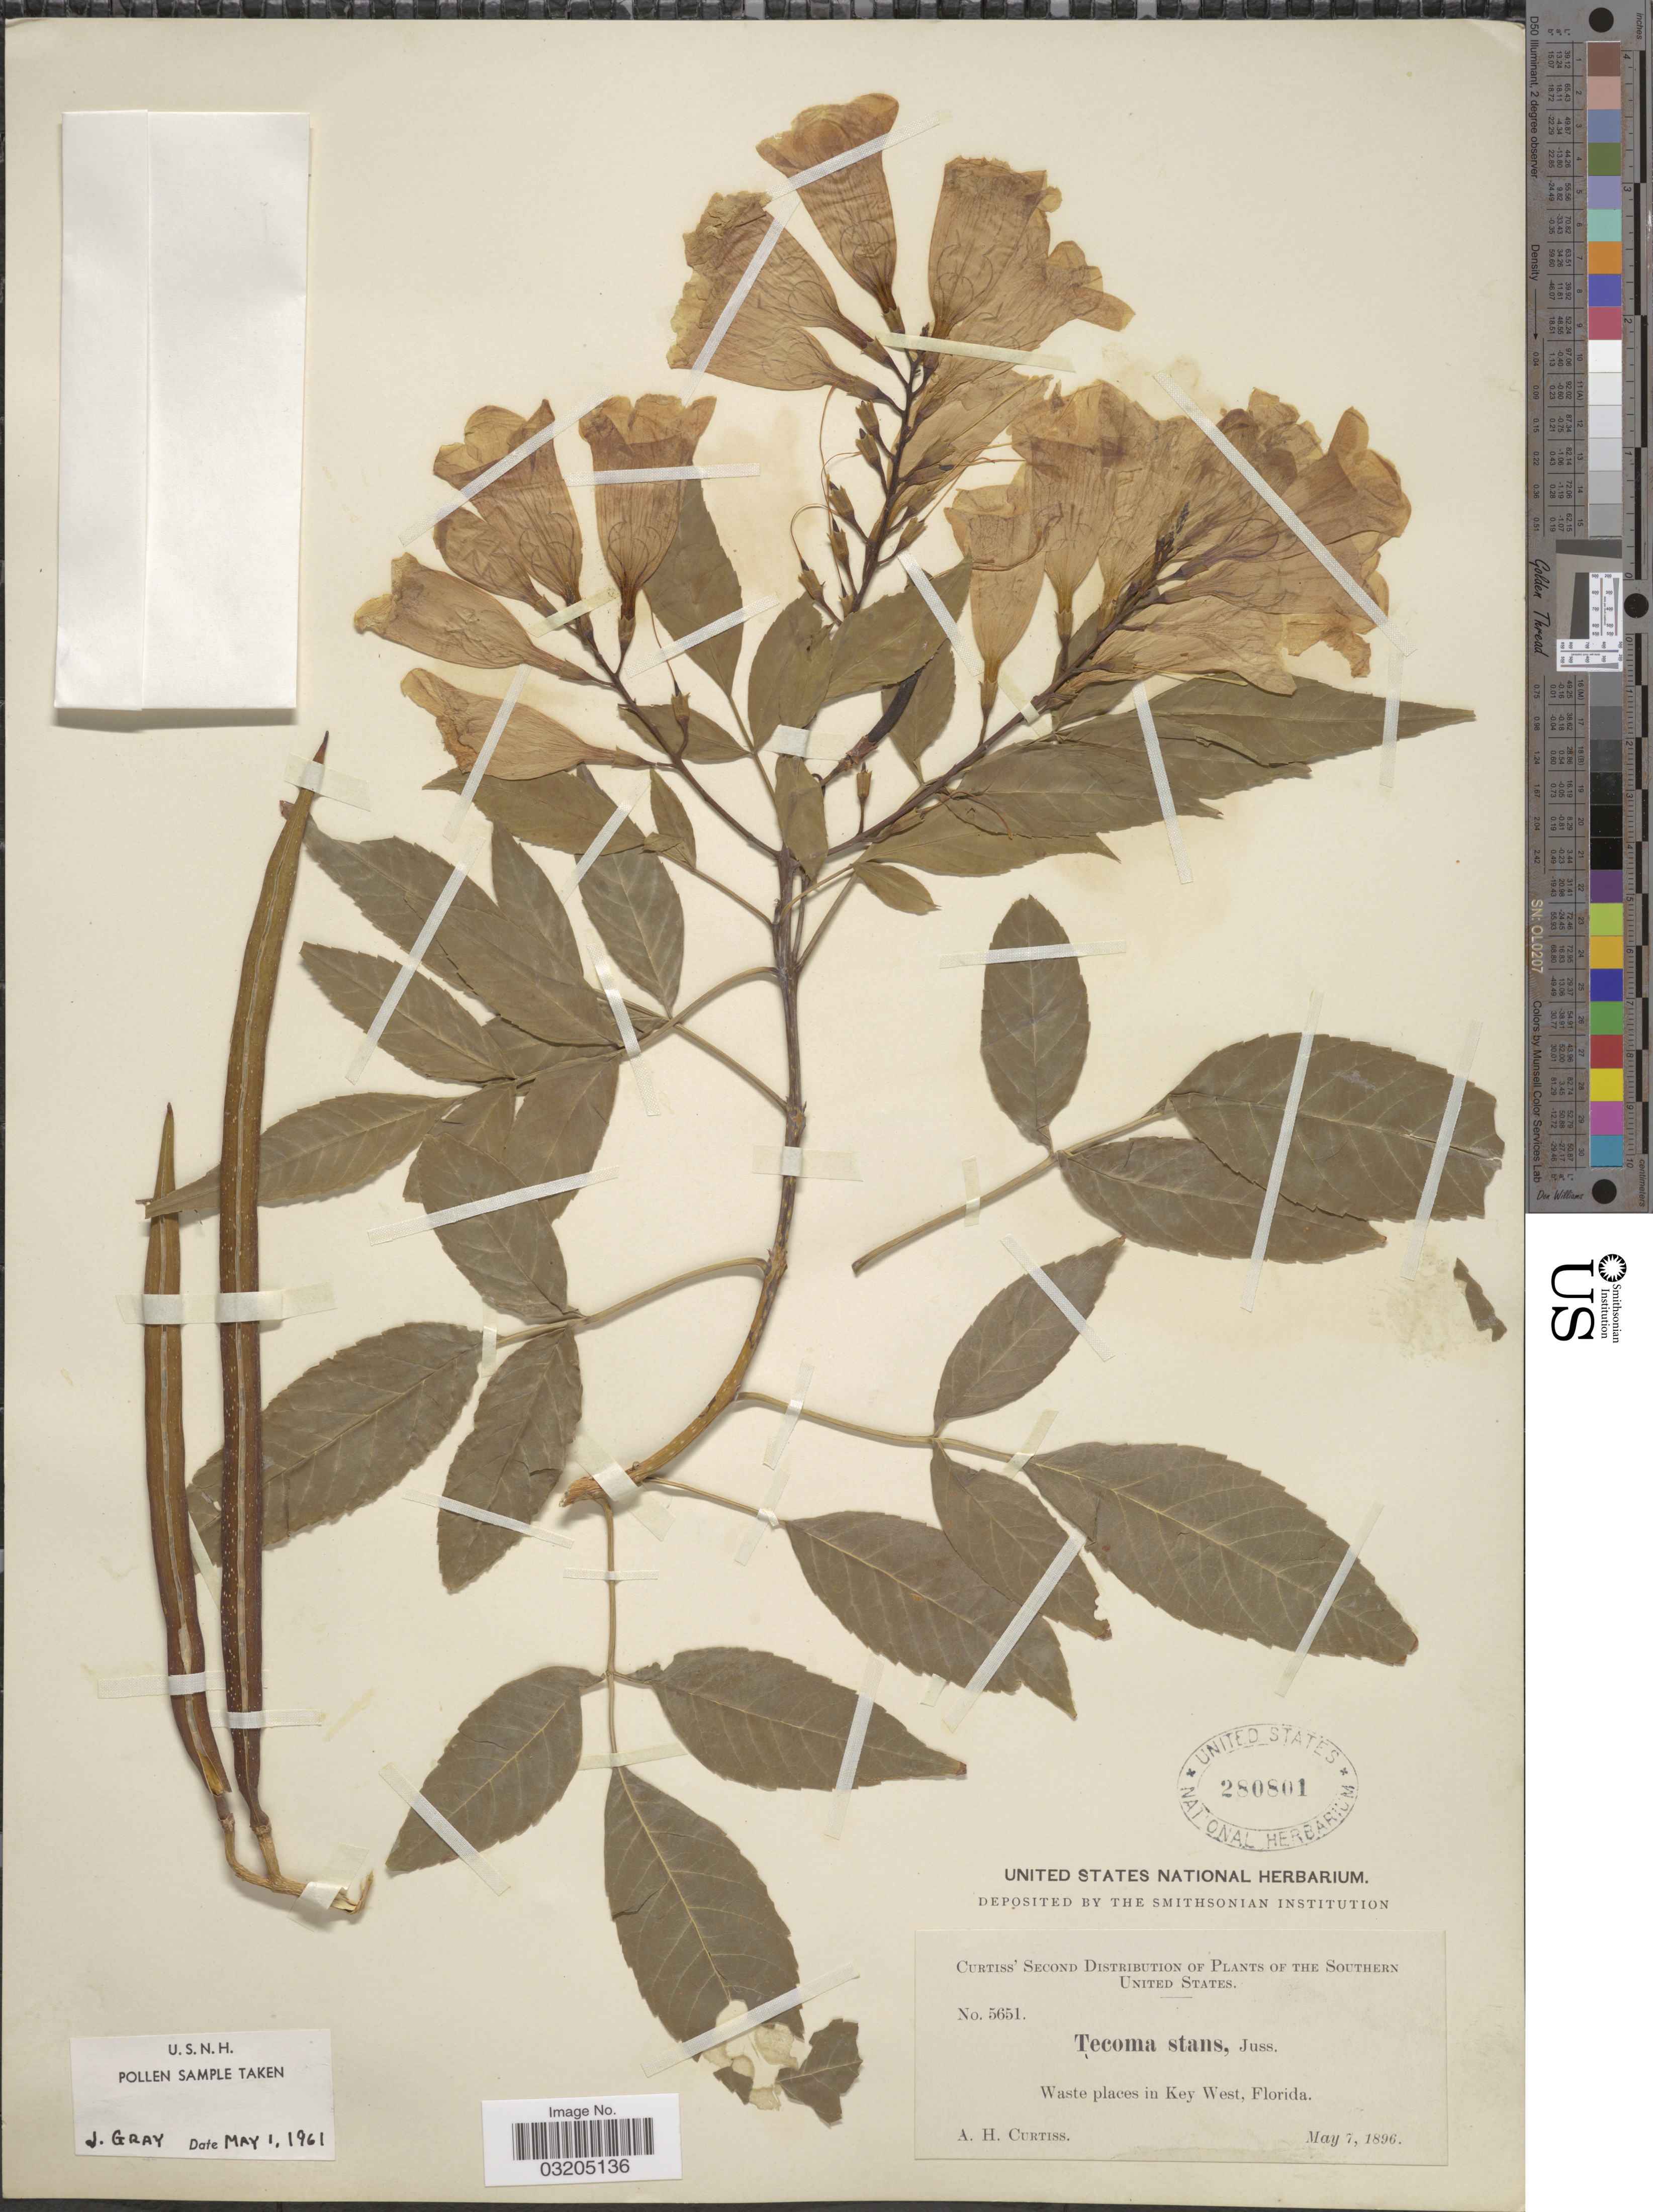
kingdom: Plantae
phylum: Tracheophyta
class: Magnoliopsida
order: Lamiales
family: Bignoniaceae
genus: Tecoma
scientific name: Tecoma stans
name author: (L.) Juss. ex Kunth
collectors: A. H. Curtiss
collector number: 5651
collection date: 1896-05-07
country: United States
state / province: Florida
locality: Southern United States. Waste places in Key West.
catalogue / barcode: US 280801